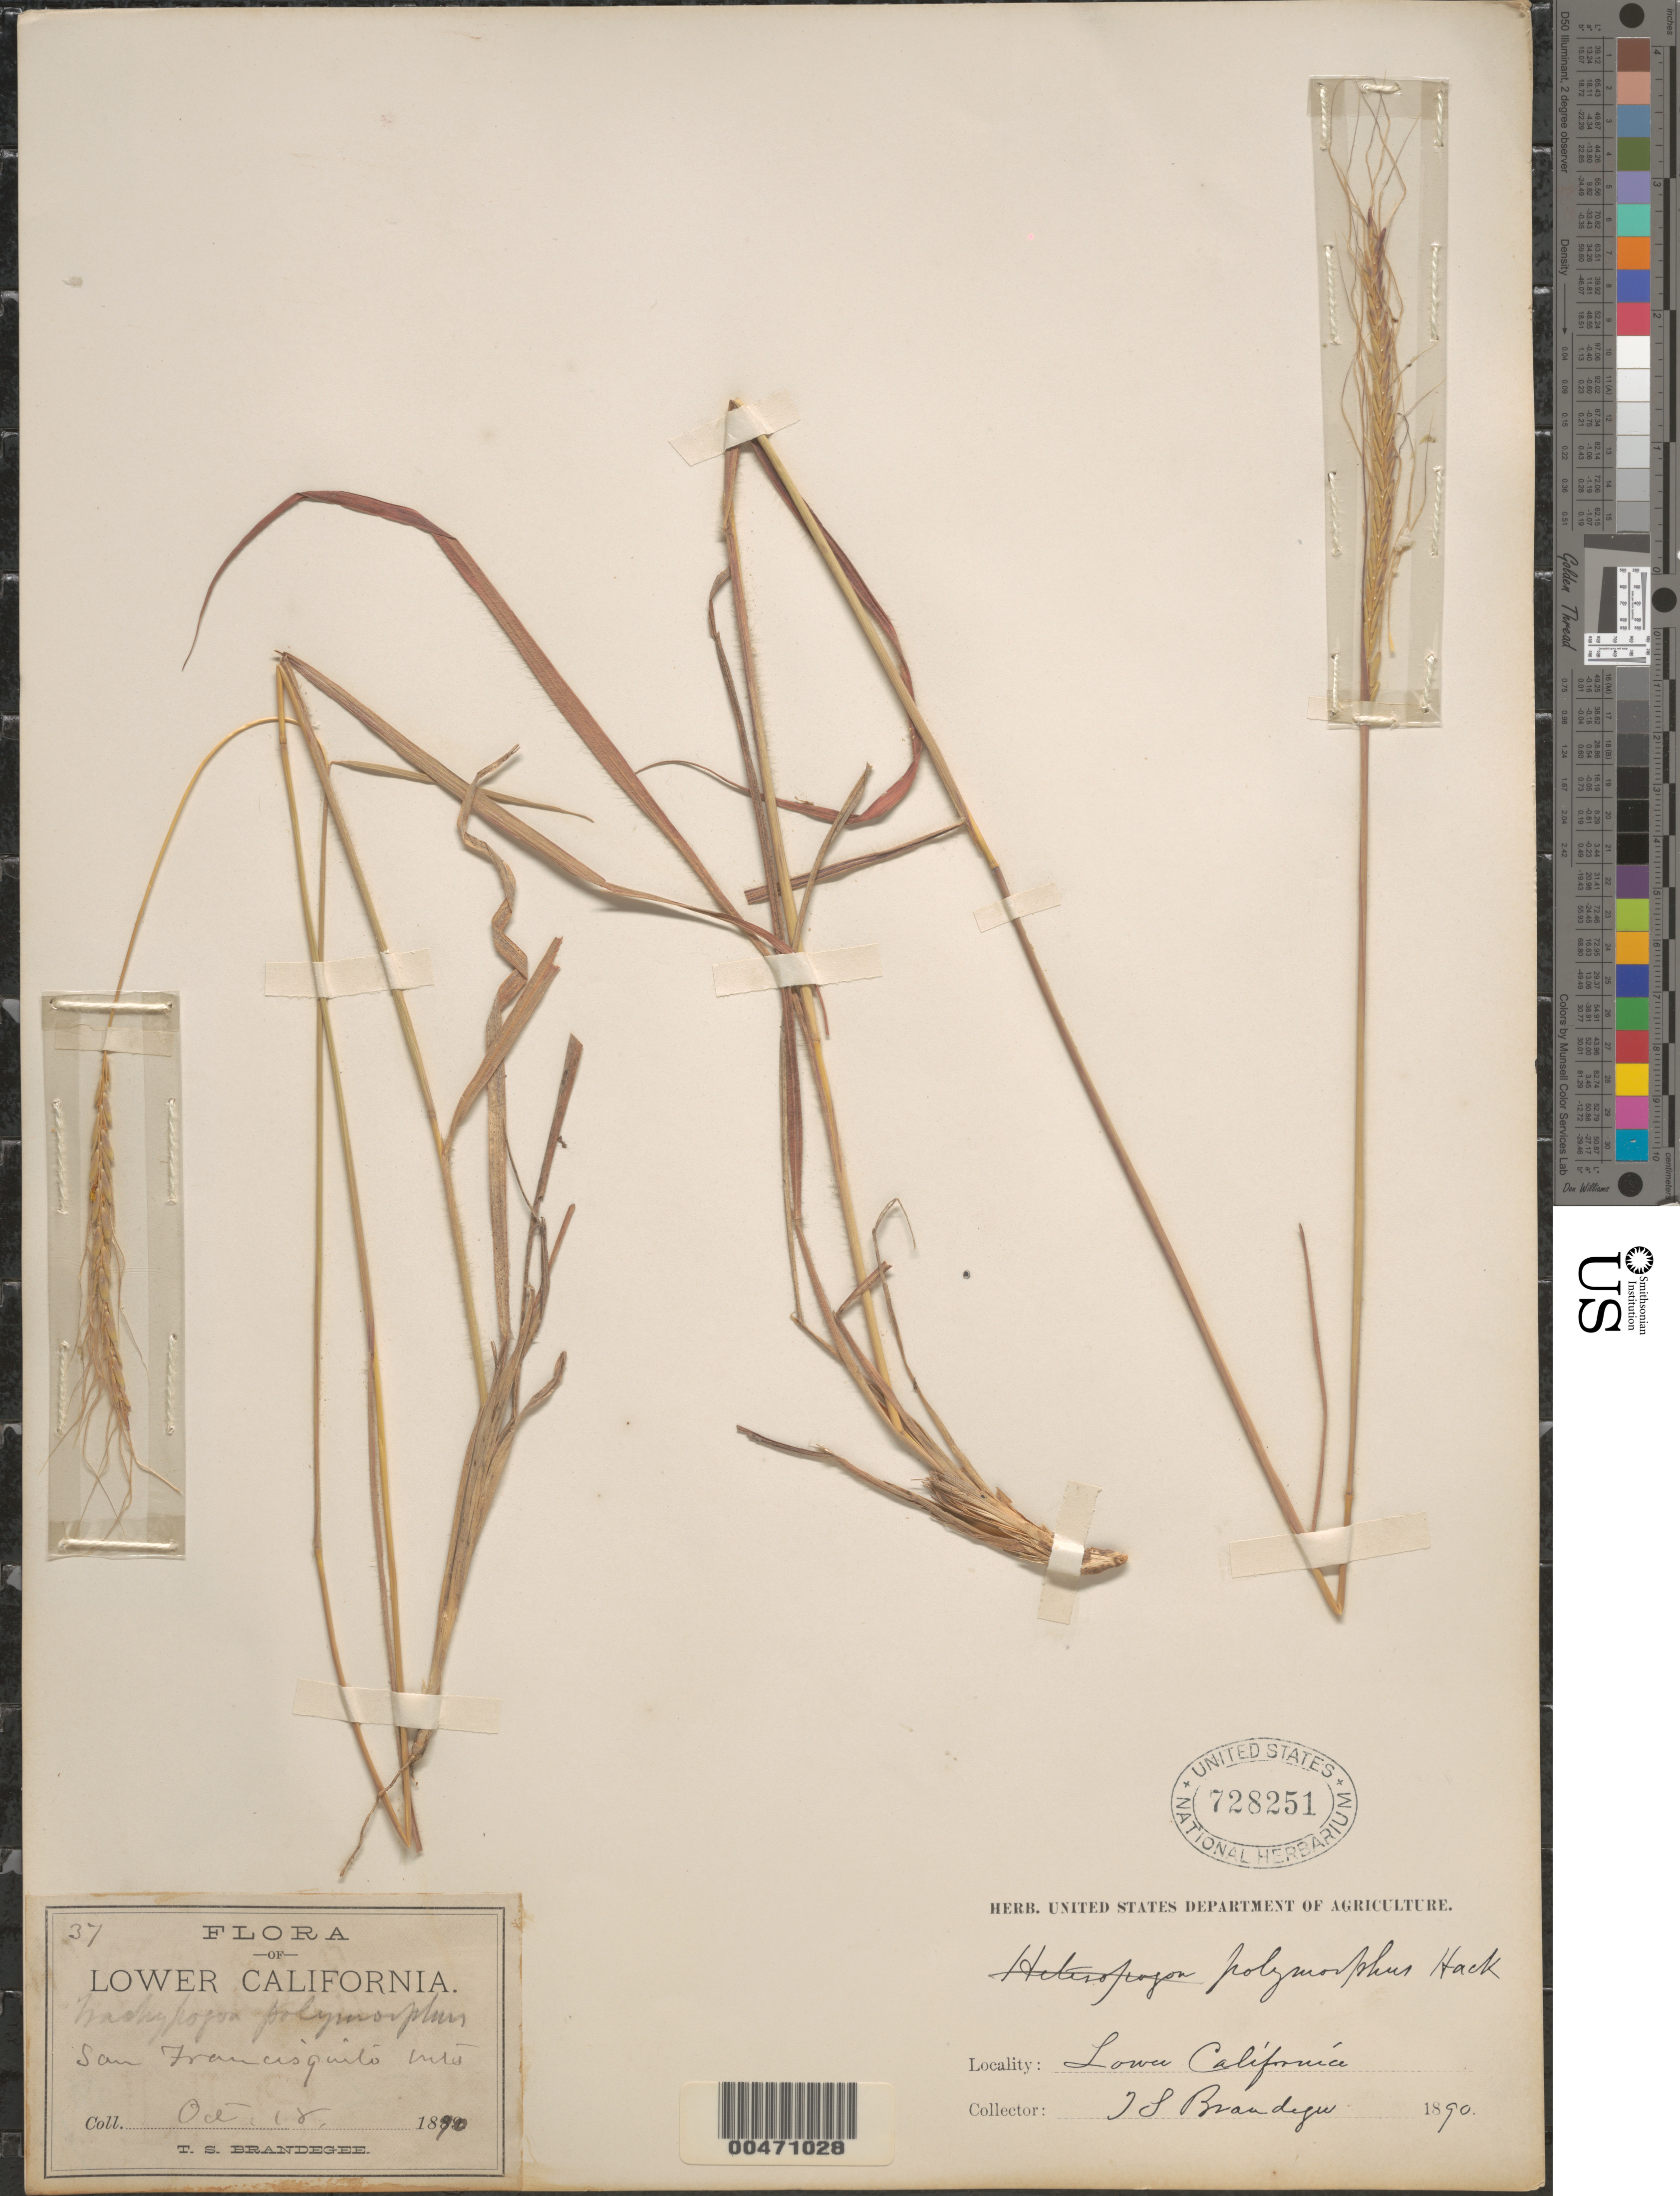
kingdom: Plantae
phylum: Tracheophyta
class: Liliopsida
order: Poales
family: Poaceae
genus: Trachypogon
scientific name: Trachypogon secundus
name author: (J. Presl) Scribn.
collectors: T. S. Brandegee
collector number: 37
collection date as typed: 18 Oct 1890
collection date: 1890-10-18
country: Mexico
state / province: Baja California Norte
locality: San Francisquito Mts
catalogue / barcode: US 728251